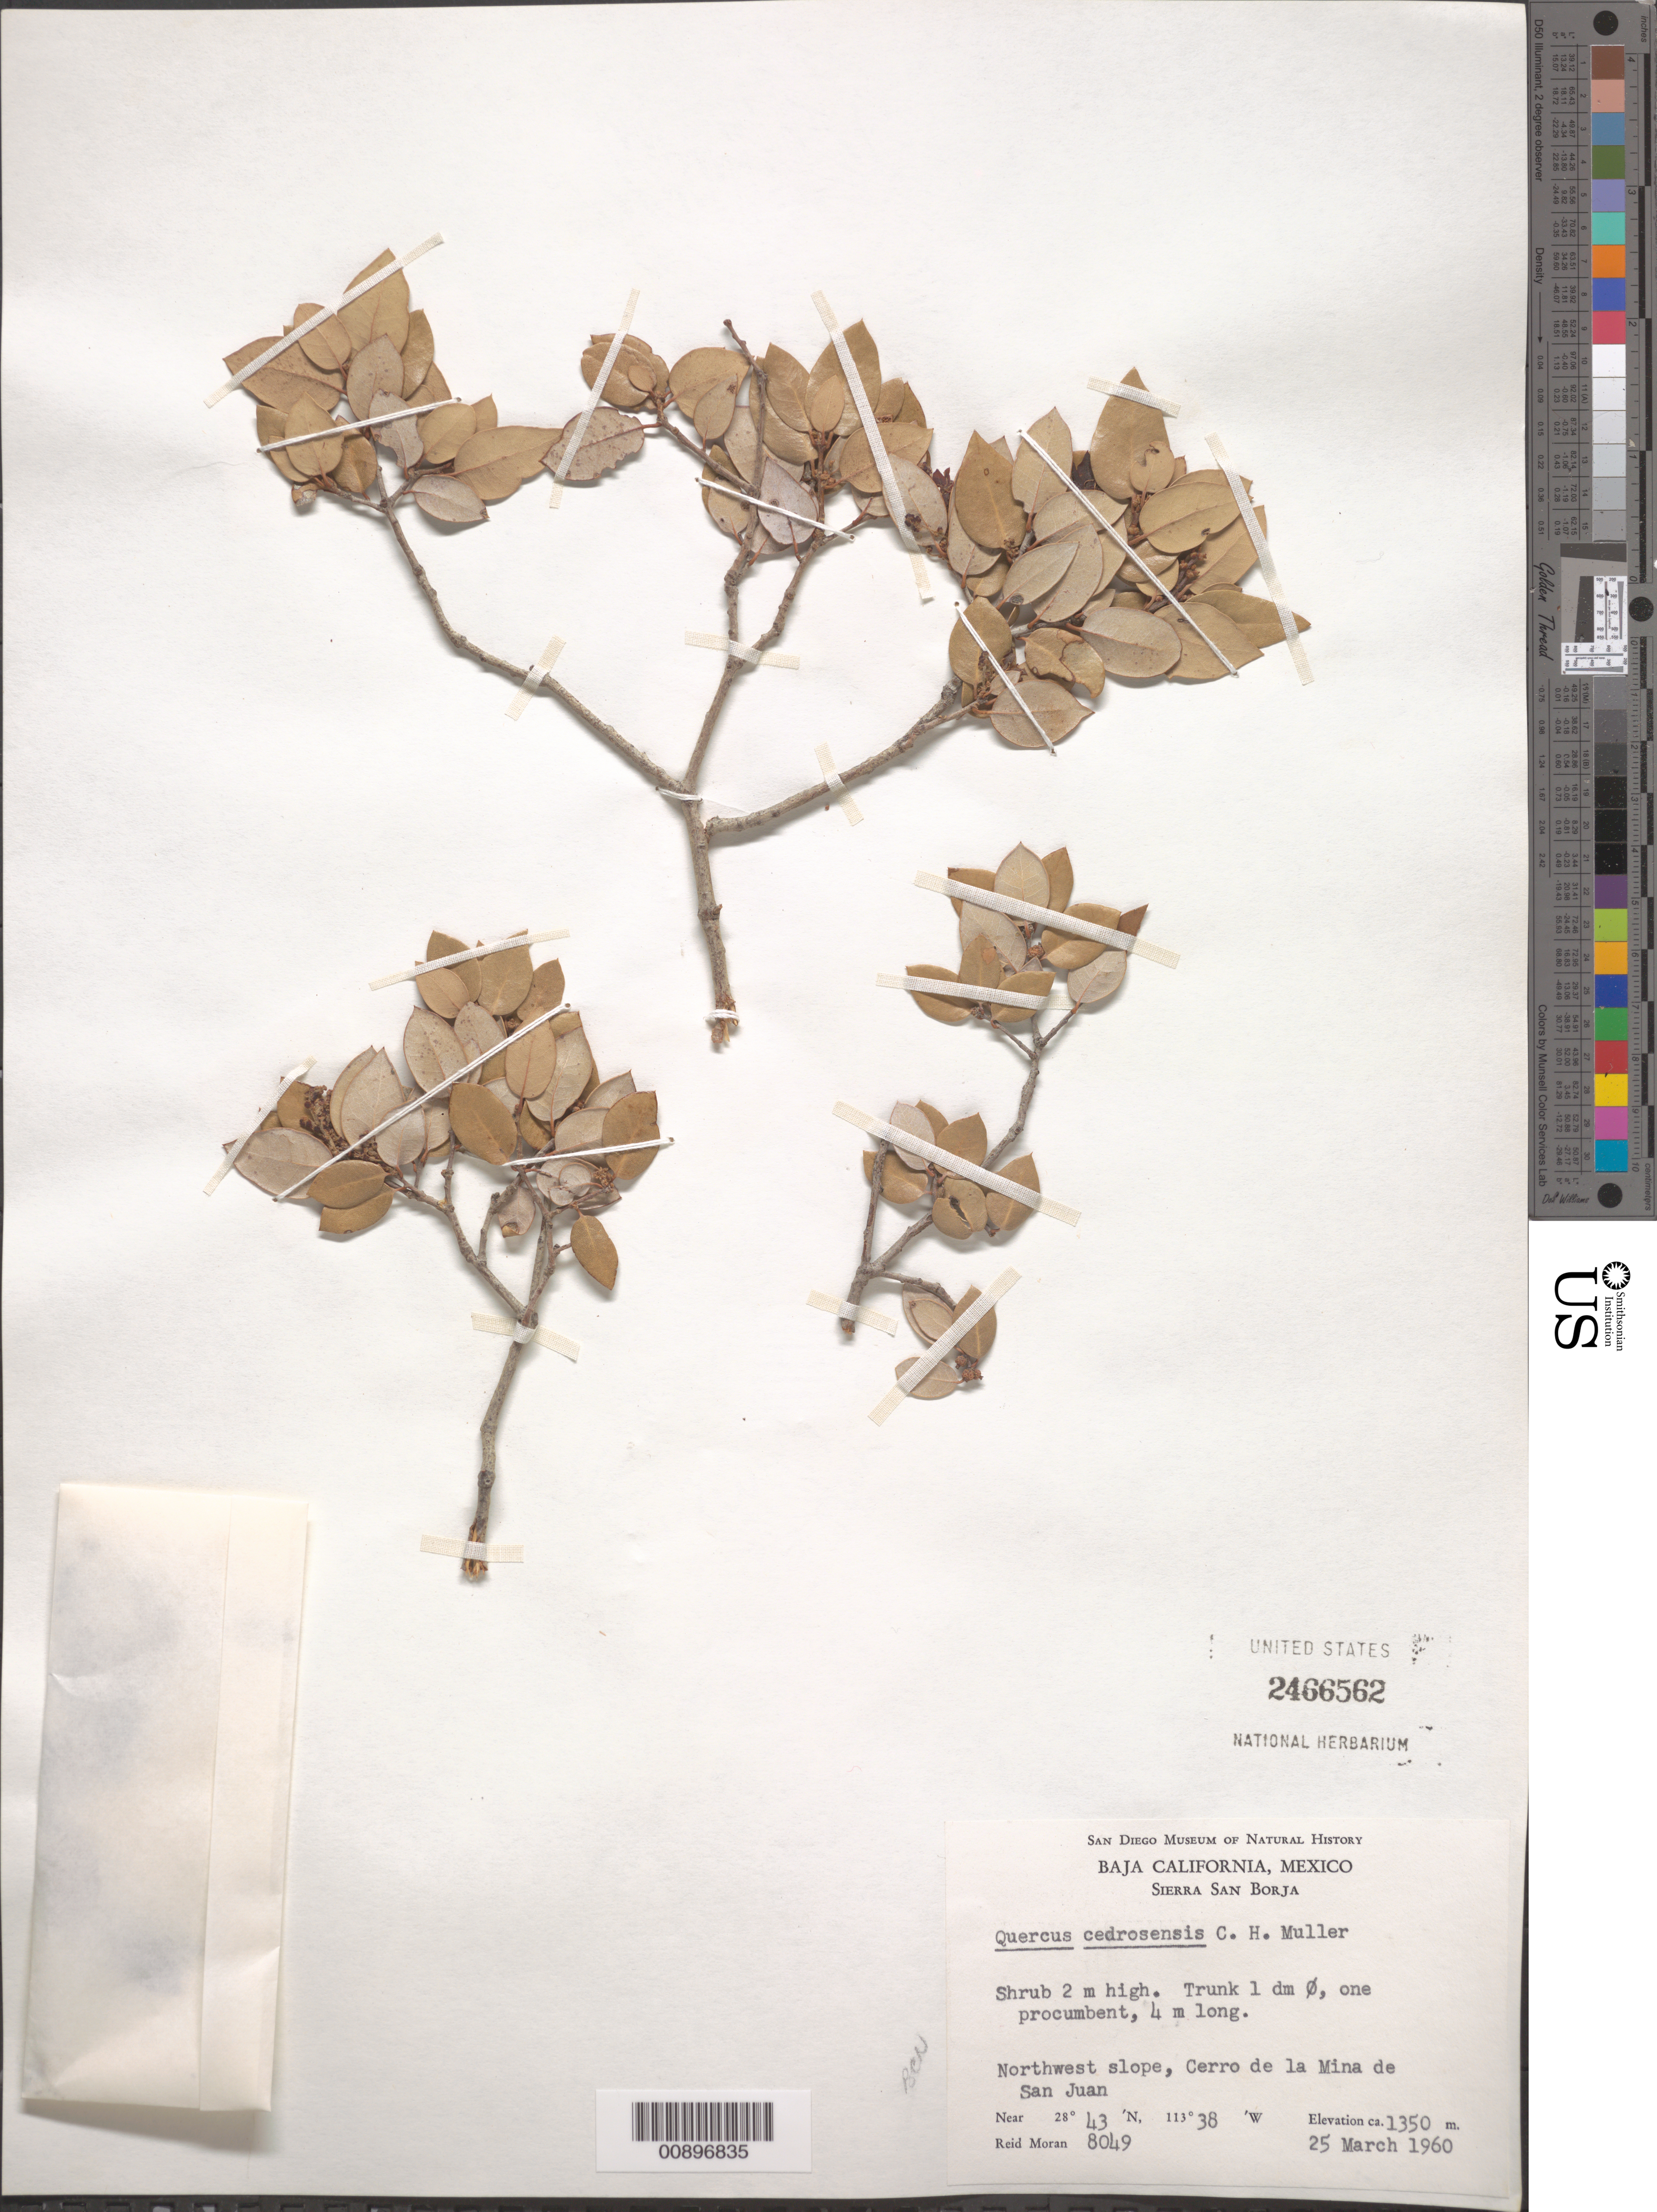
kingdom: Plantae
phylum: Tracheophyta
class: Magnoliopsida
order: Fagales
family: Fagaceae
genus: Quercus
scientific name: Quercus cedrosensis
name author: C.H. Mull.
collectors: R. V. Moran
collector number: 8049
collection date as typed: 25 Mar 1960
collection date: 1960-03-25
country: Mexico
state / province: Baja California Norte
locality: Northwest slope, Cerro de la Mina de San Juan. Sierra San Borja, Baja California.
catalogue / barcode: US 2466562